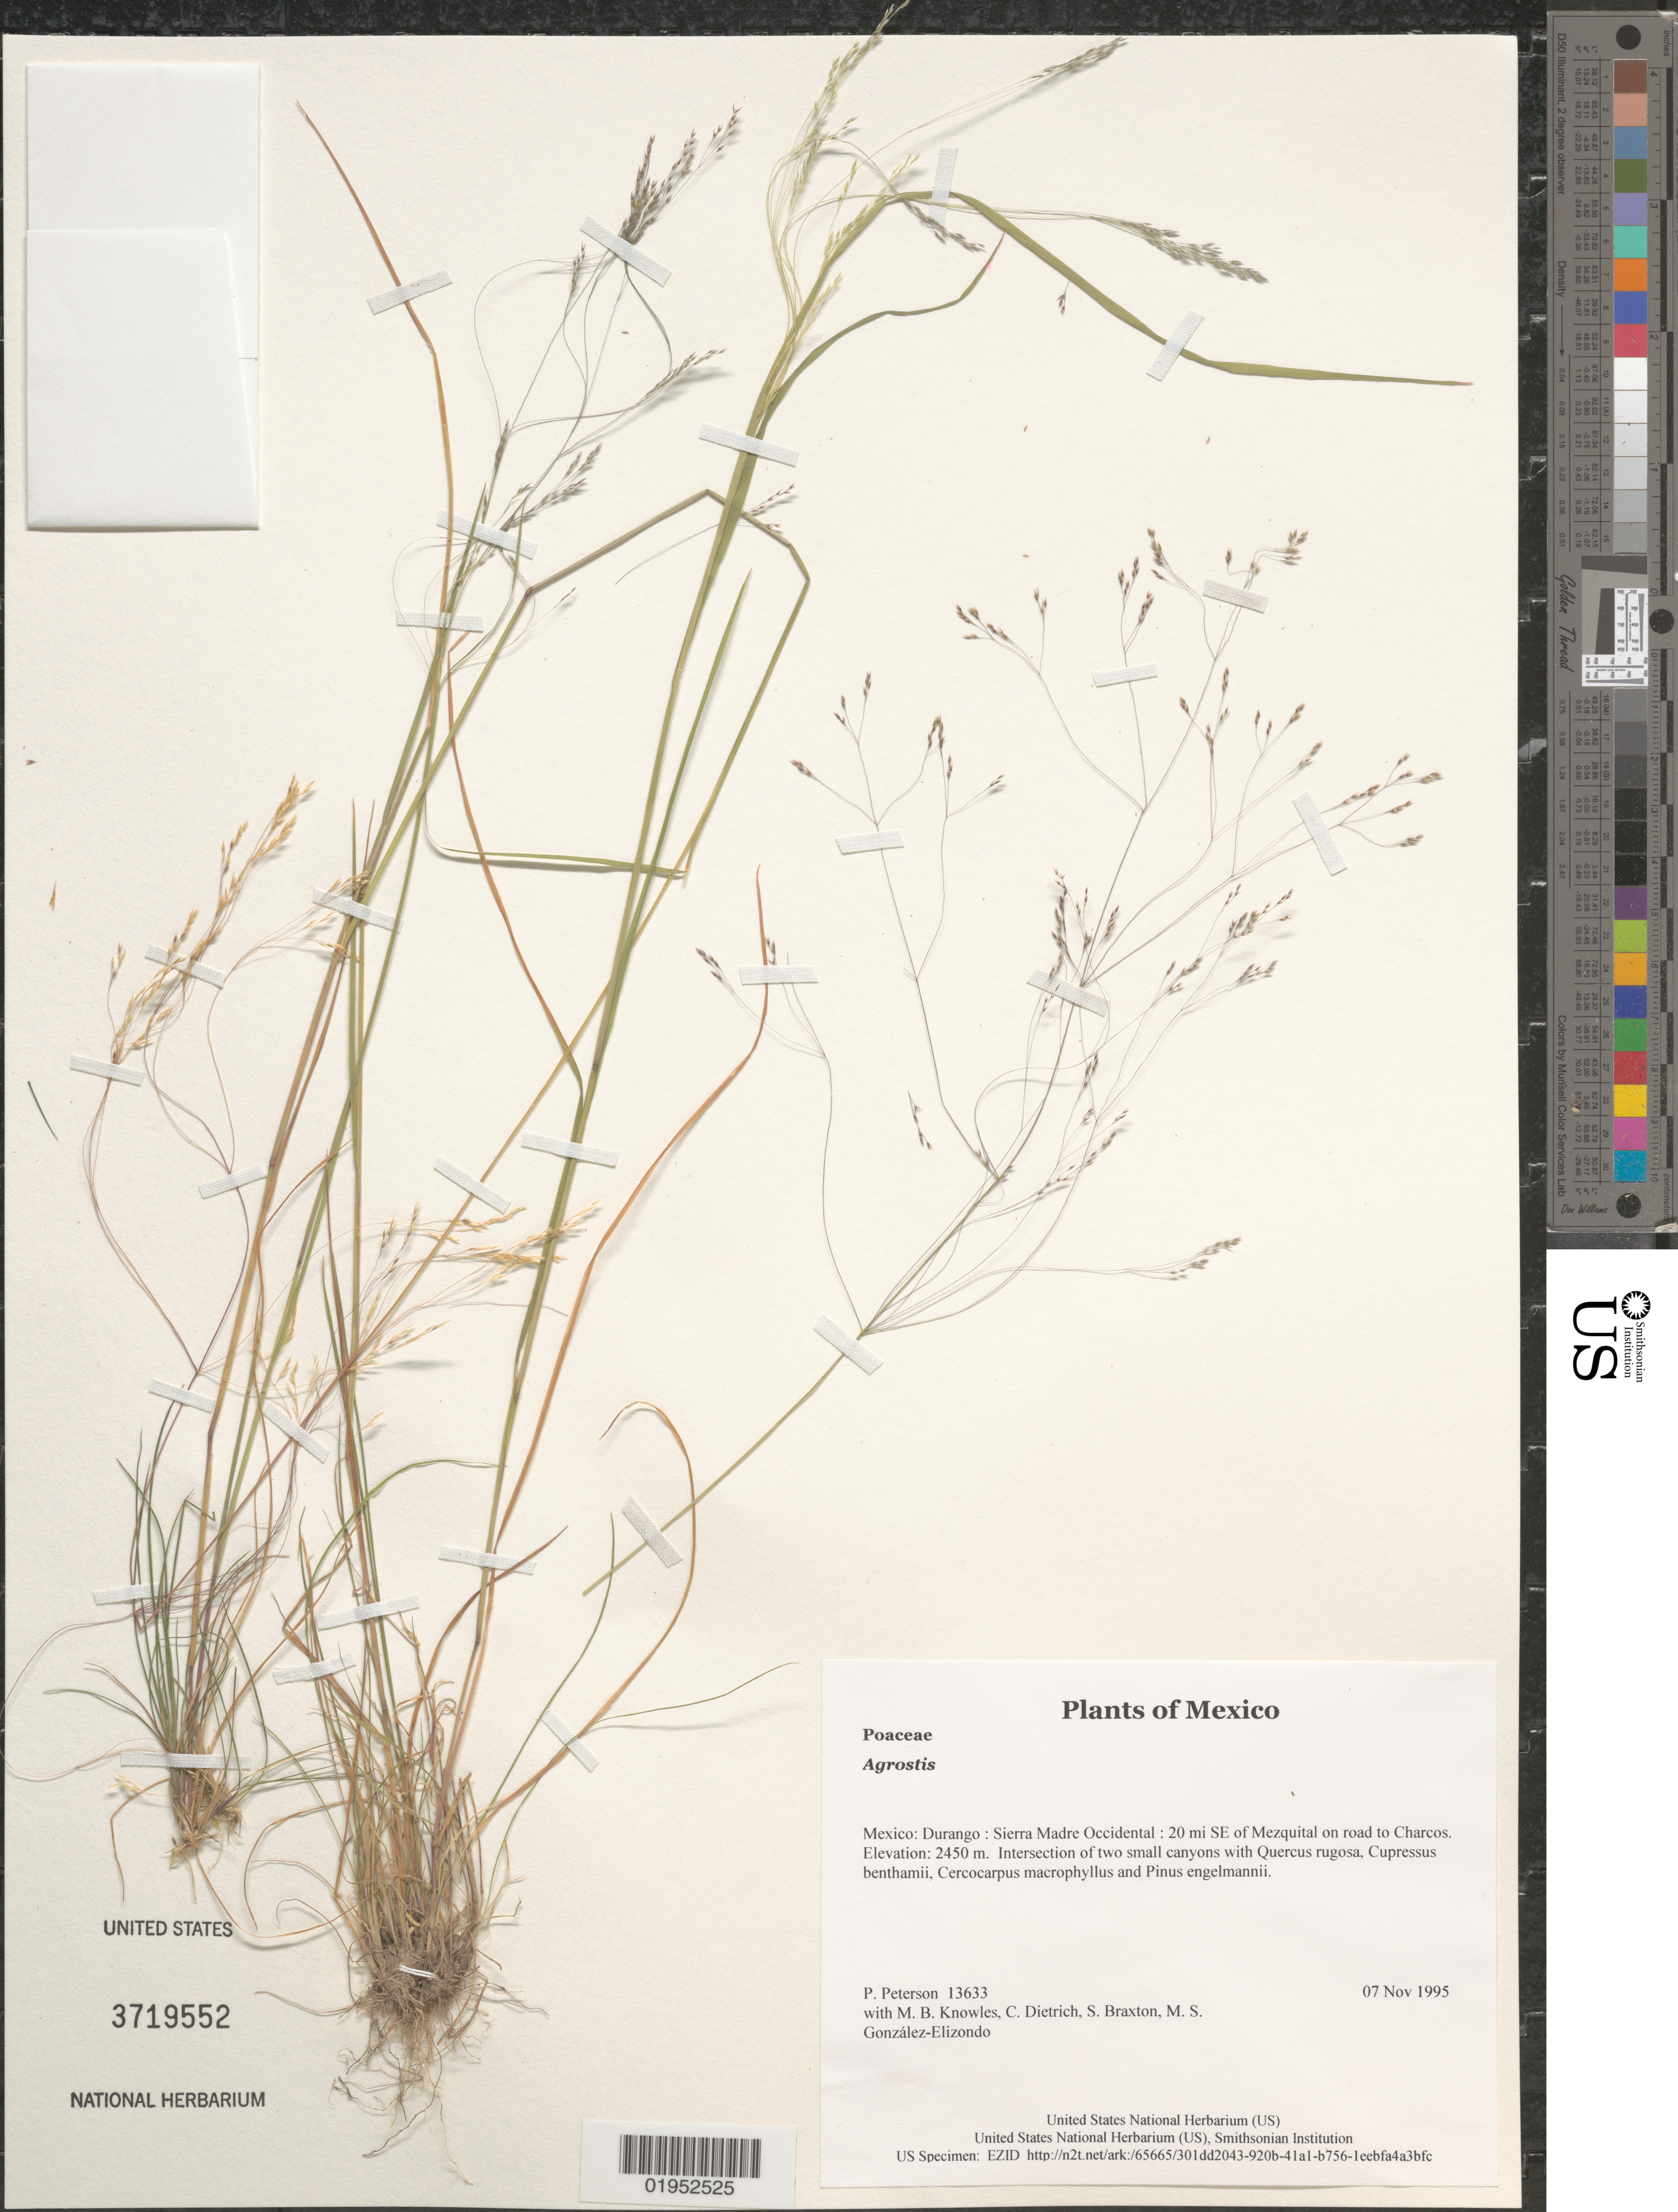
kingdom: Plantae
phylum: Tracheophyta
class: Liliopsida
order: Poales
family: Poaceae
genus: Agrostis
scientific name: Agrostis sp.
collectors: P. M. Peterson, M. B. Knowles, C. Dietrich, S. Braxton & M. S. González-Elizondo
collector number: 13633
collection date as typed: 07 Nov 1995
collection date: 1995-11-07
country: Mexico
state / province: Durango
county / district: Sierra Madre Occidental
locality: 20 mi SE of Mezquital on road to Charcos.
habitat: Intersection of two small canyons with Quercus rugosa, Cupressus benthamii, Cercocarpus macrophyllus and Pinus engelmannii.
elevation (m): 2450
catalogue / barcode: US 3719552